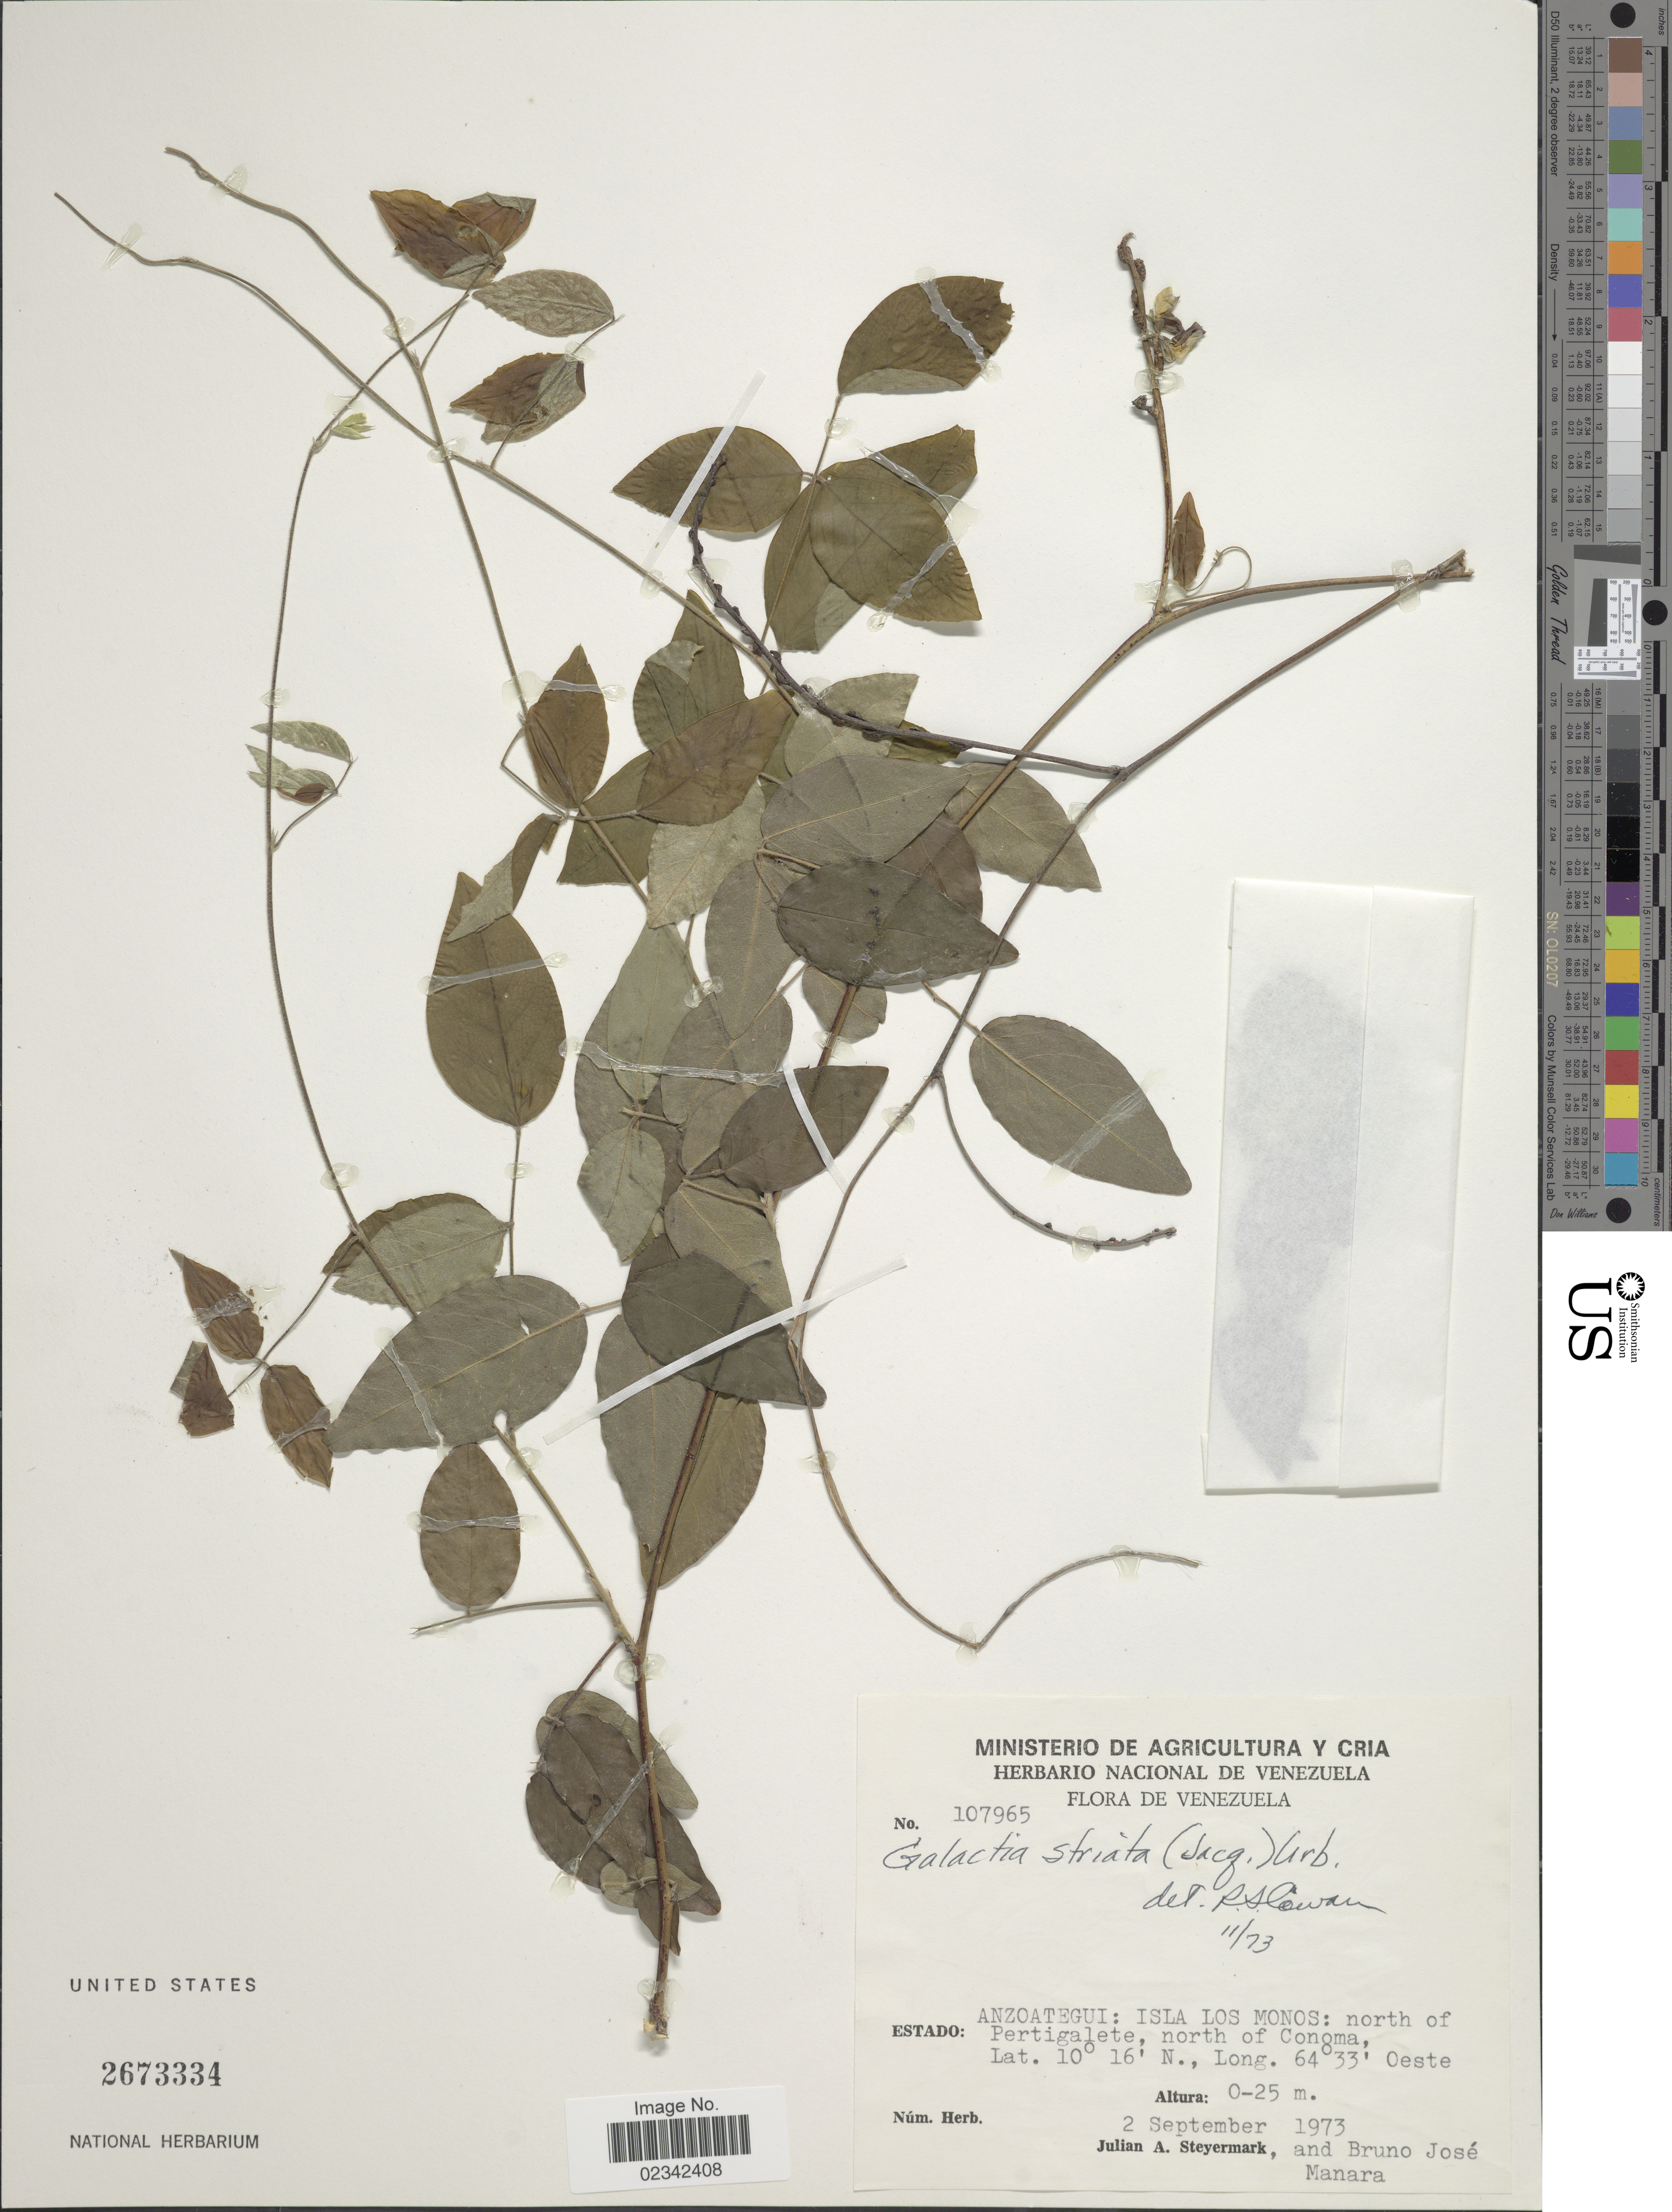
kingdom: Plantae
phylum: Tracheophyta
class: Magnoliopsida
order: Fabales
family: Fabaceae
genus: Galactia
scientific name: Galactia striata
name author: (Jacq.) Urb.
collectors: J. Steyermark & B. Manara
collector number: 107965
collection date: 1973-09-02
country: Venezuela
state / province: Anzoategui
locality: Isla Los Monos: north of Pertigalete, north of Conoma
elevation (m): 0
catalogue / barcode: US 2673334